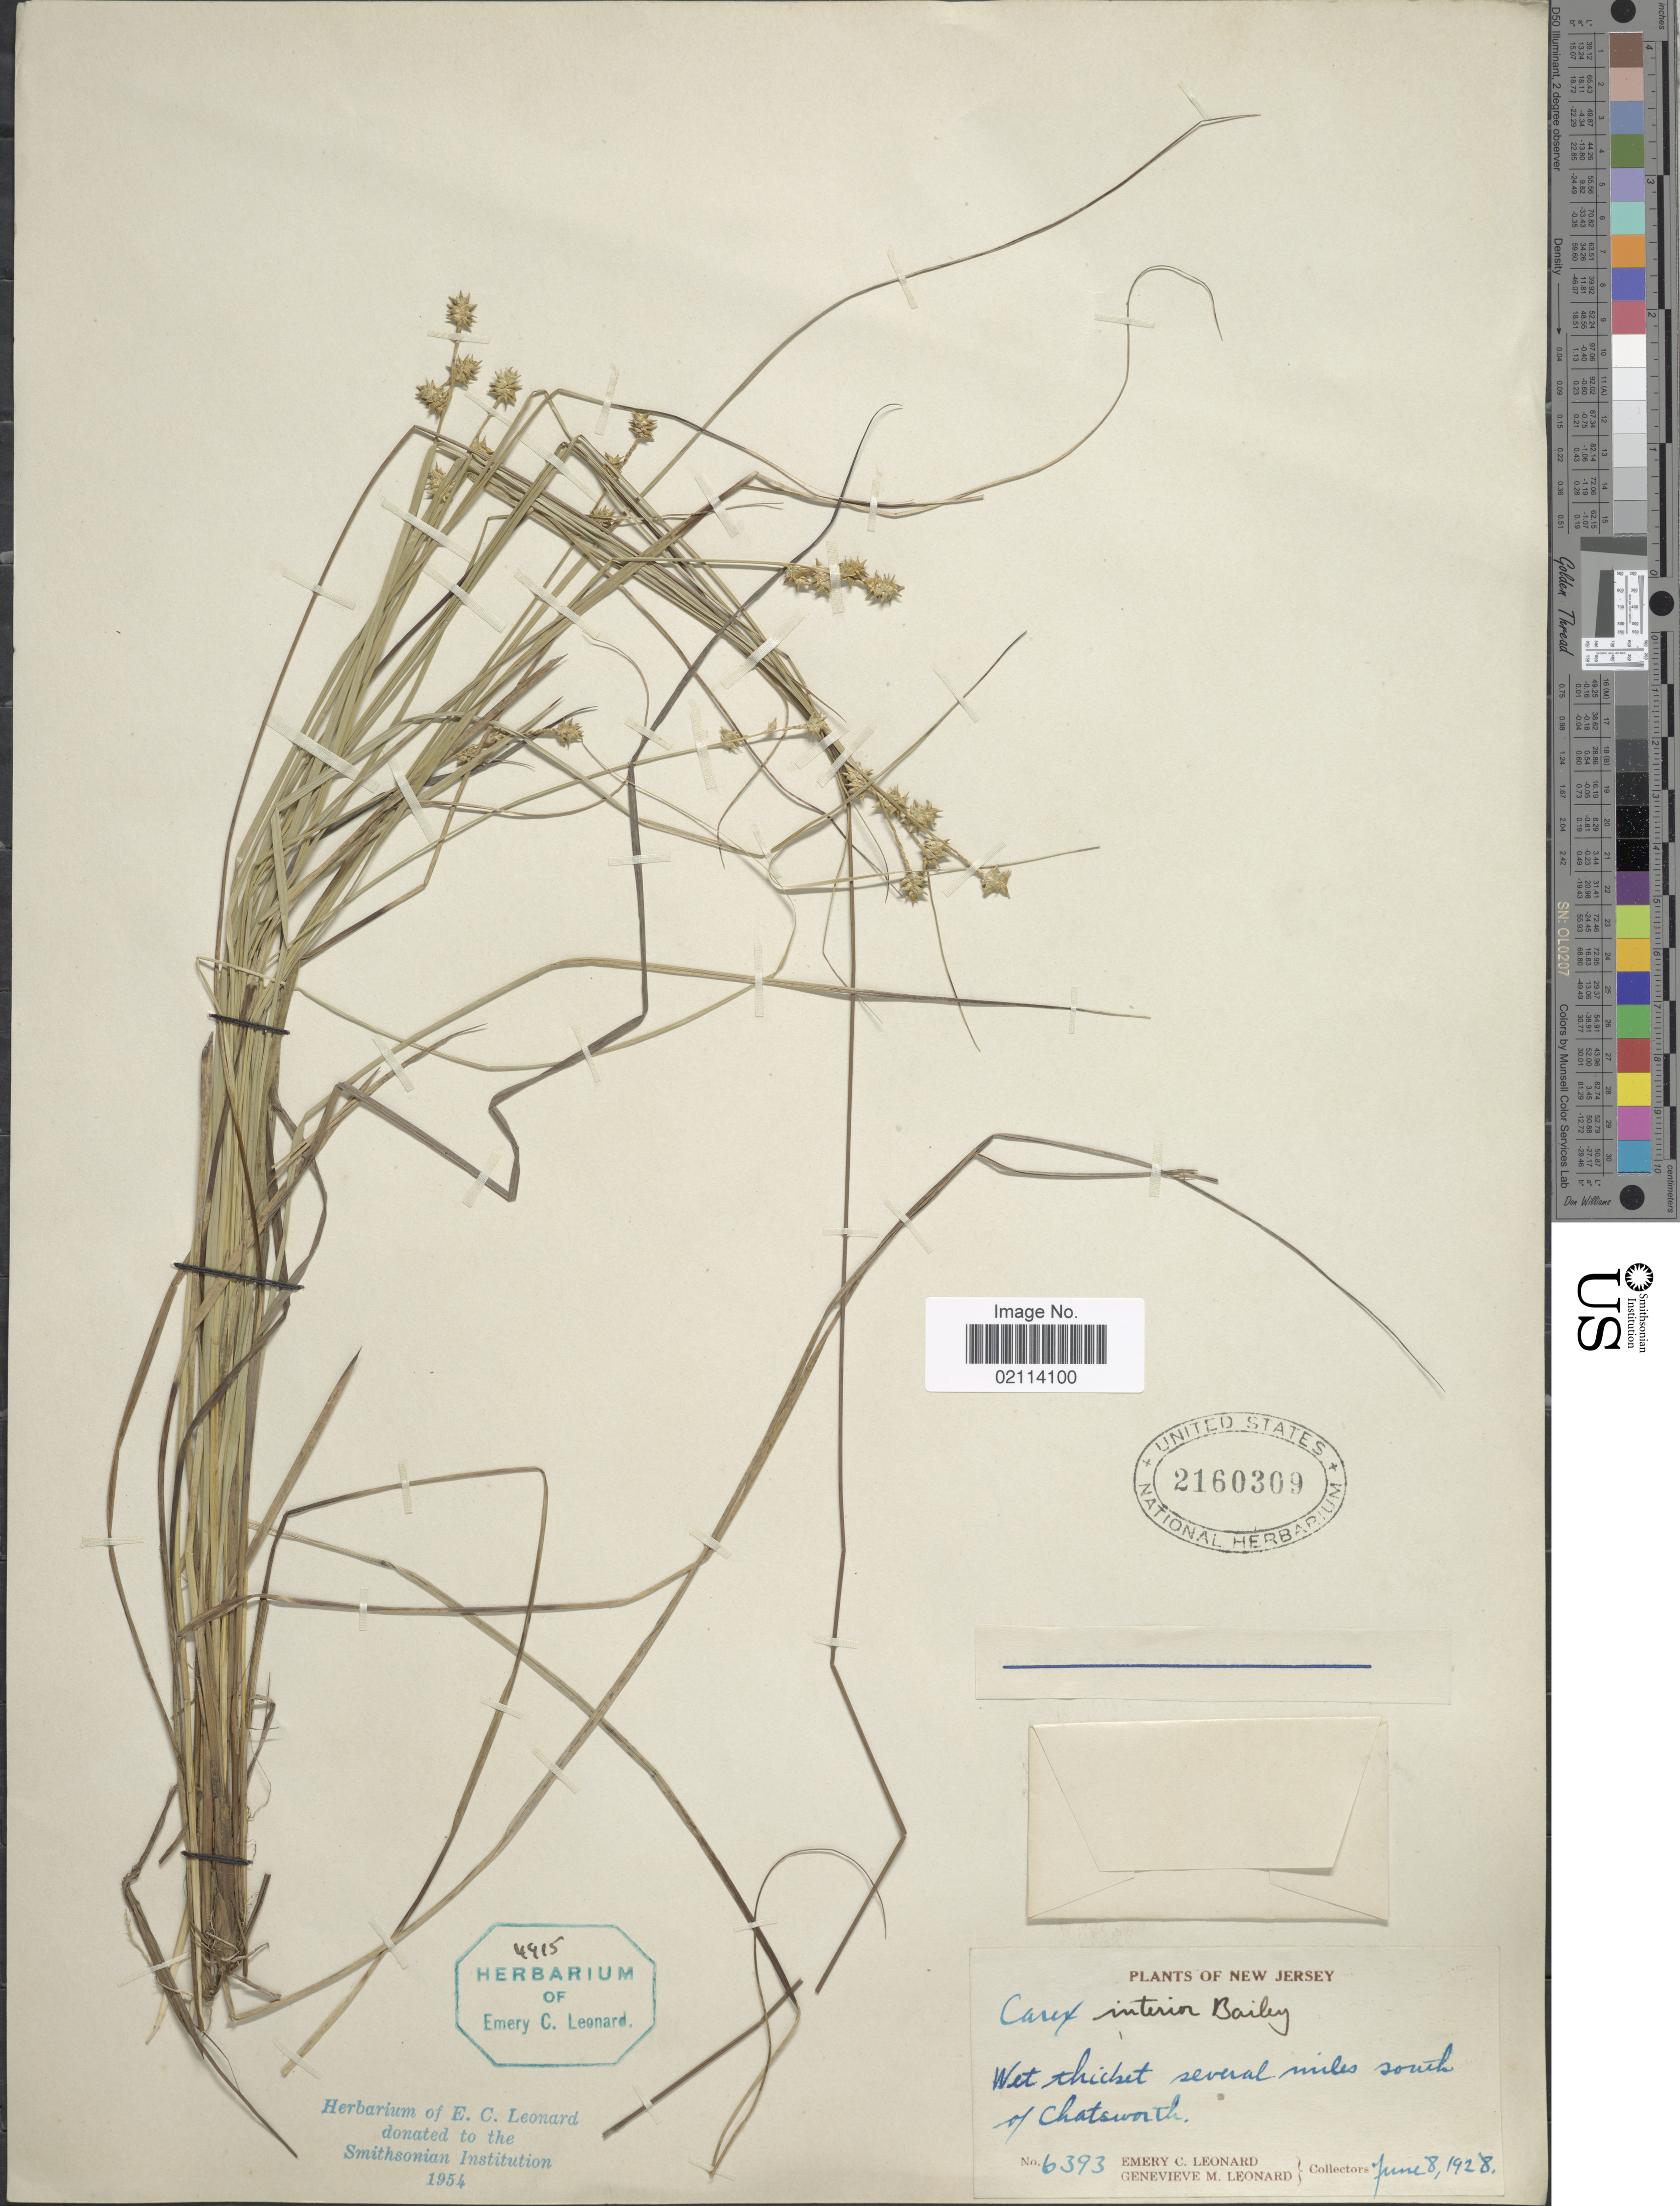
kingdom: Plantae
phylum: Tracheophyta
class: Liliopsida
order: Poales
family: Cyperaceae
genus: Carex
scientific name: Carex interior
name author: L.H. Bailey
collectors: E. C. Leonard & G. M. Leonard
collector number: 6393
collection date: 1928-06-08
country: United States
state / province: New Jersey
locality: Wet thicket several miles south of Chatsworth.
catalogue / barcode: US 2160309